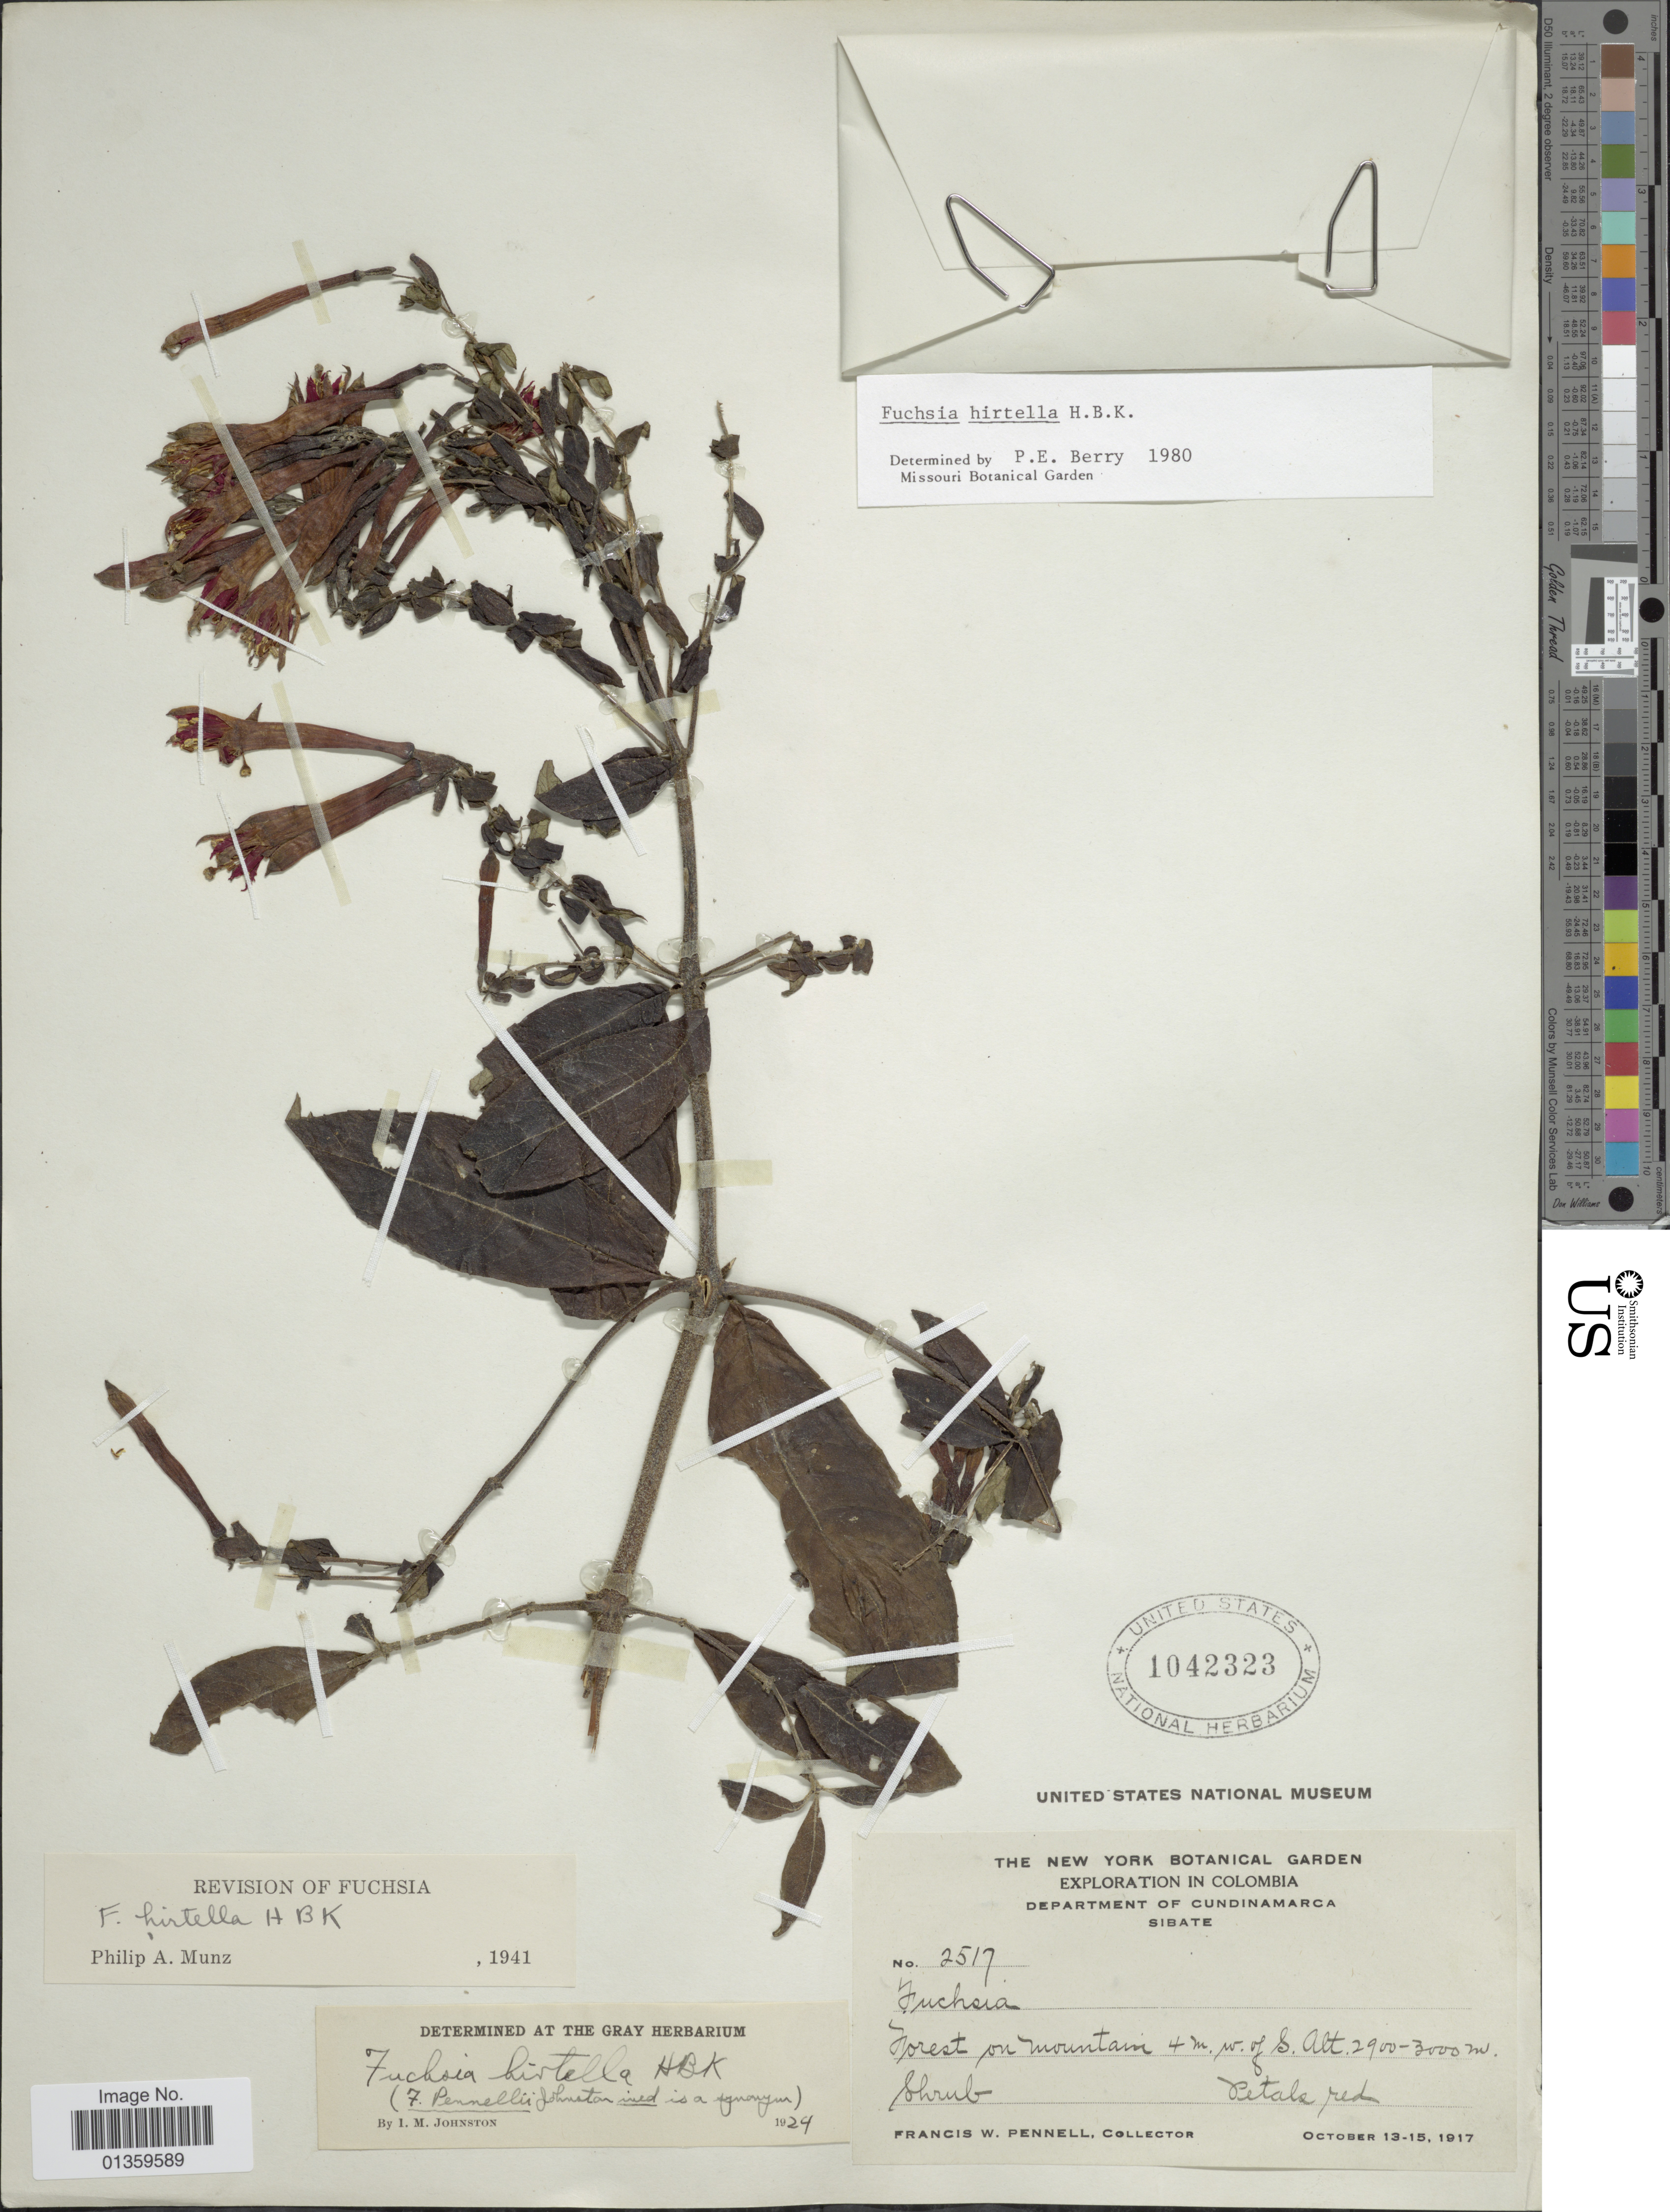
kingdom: Plantae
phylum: Tracheophyta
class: Magnoliopsida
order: Myrtales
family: Onagraceae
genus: Fuchsia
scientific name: Fuchsia hirtella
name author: Kunth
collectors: F. W. Pennell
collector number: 2517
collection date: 1917-10-13/1917-10-15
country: Colombia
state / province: Cundinamarca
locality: Sibate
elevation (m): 2900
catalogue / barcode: US 1042323